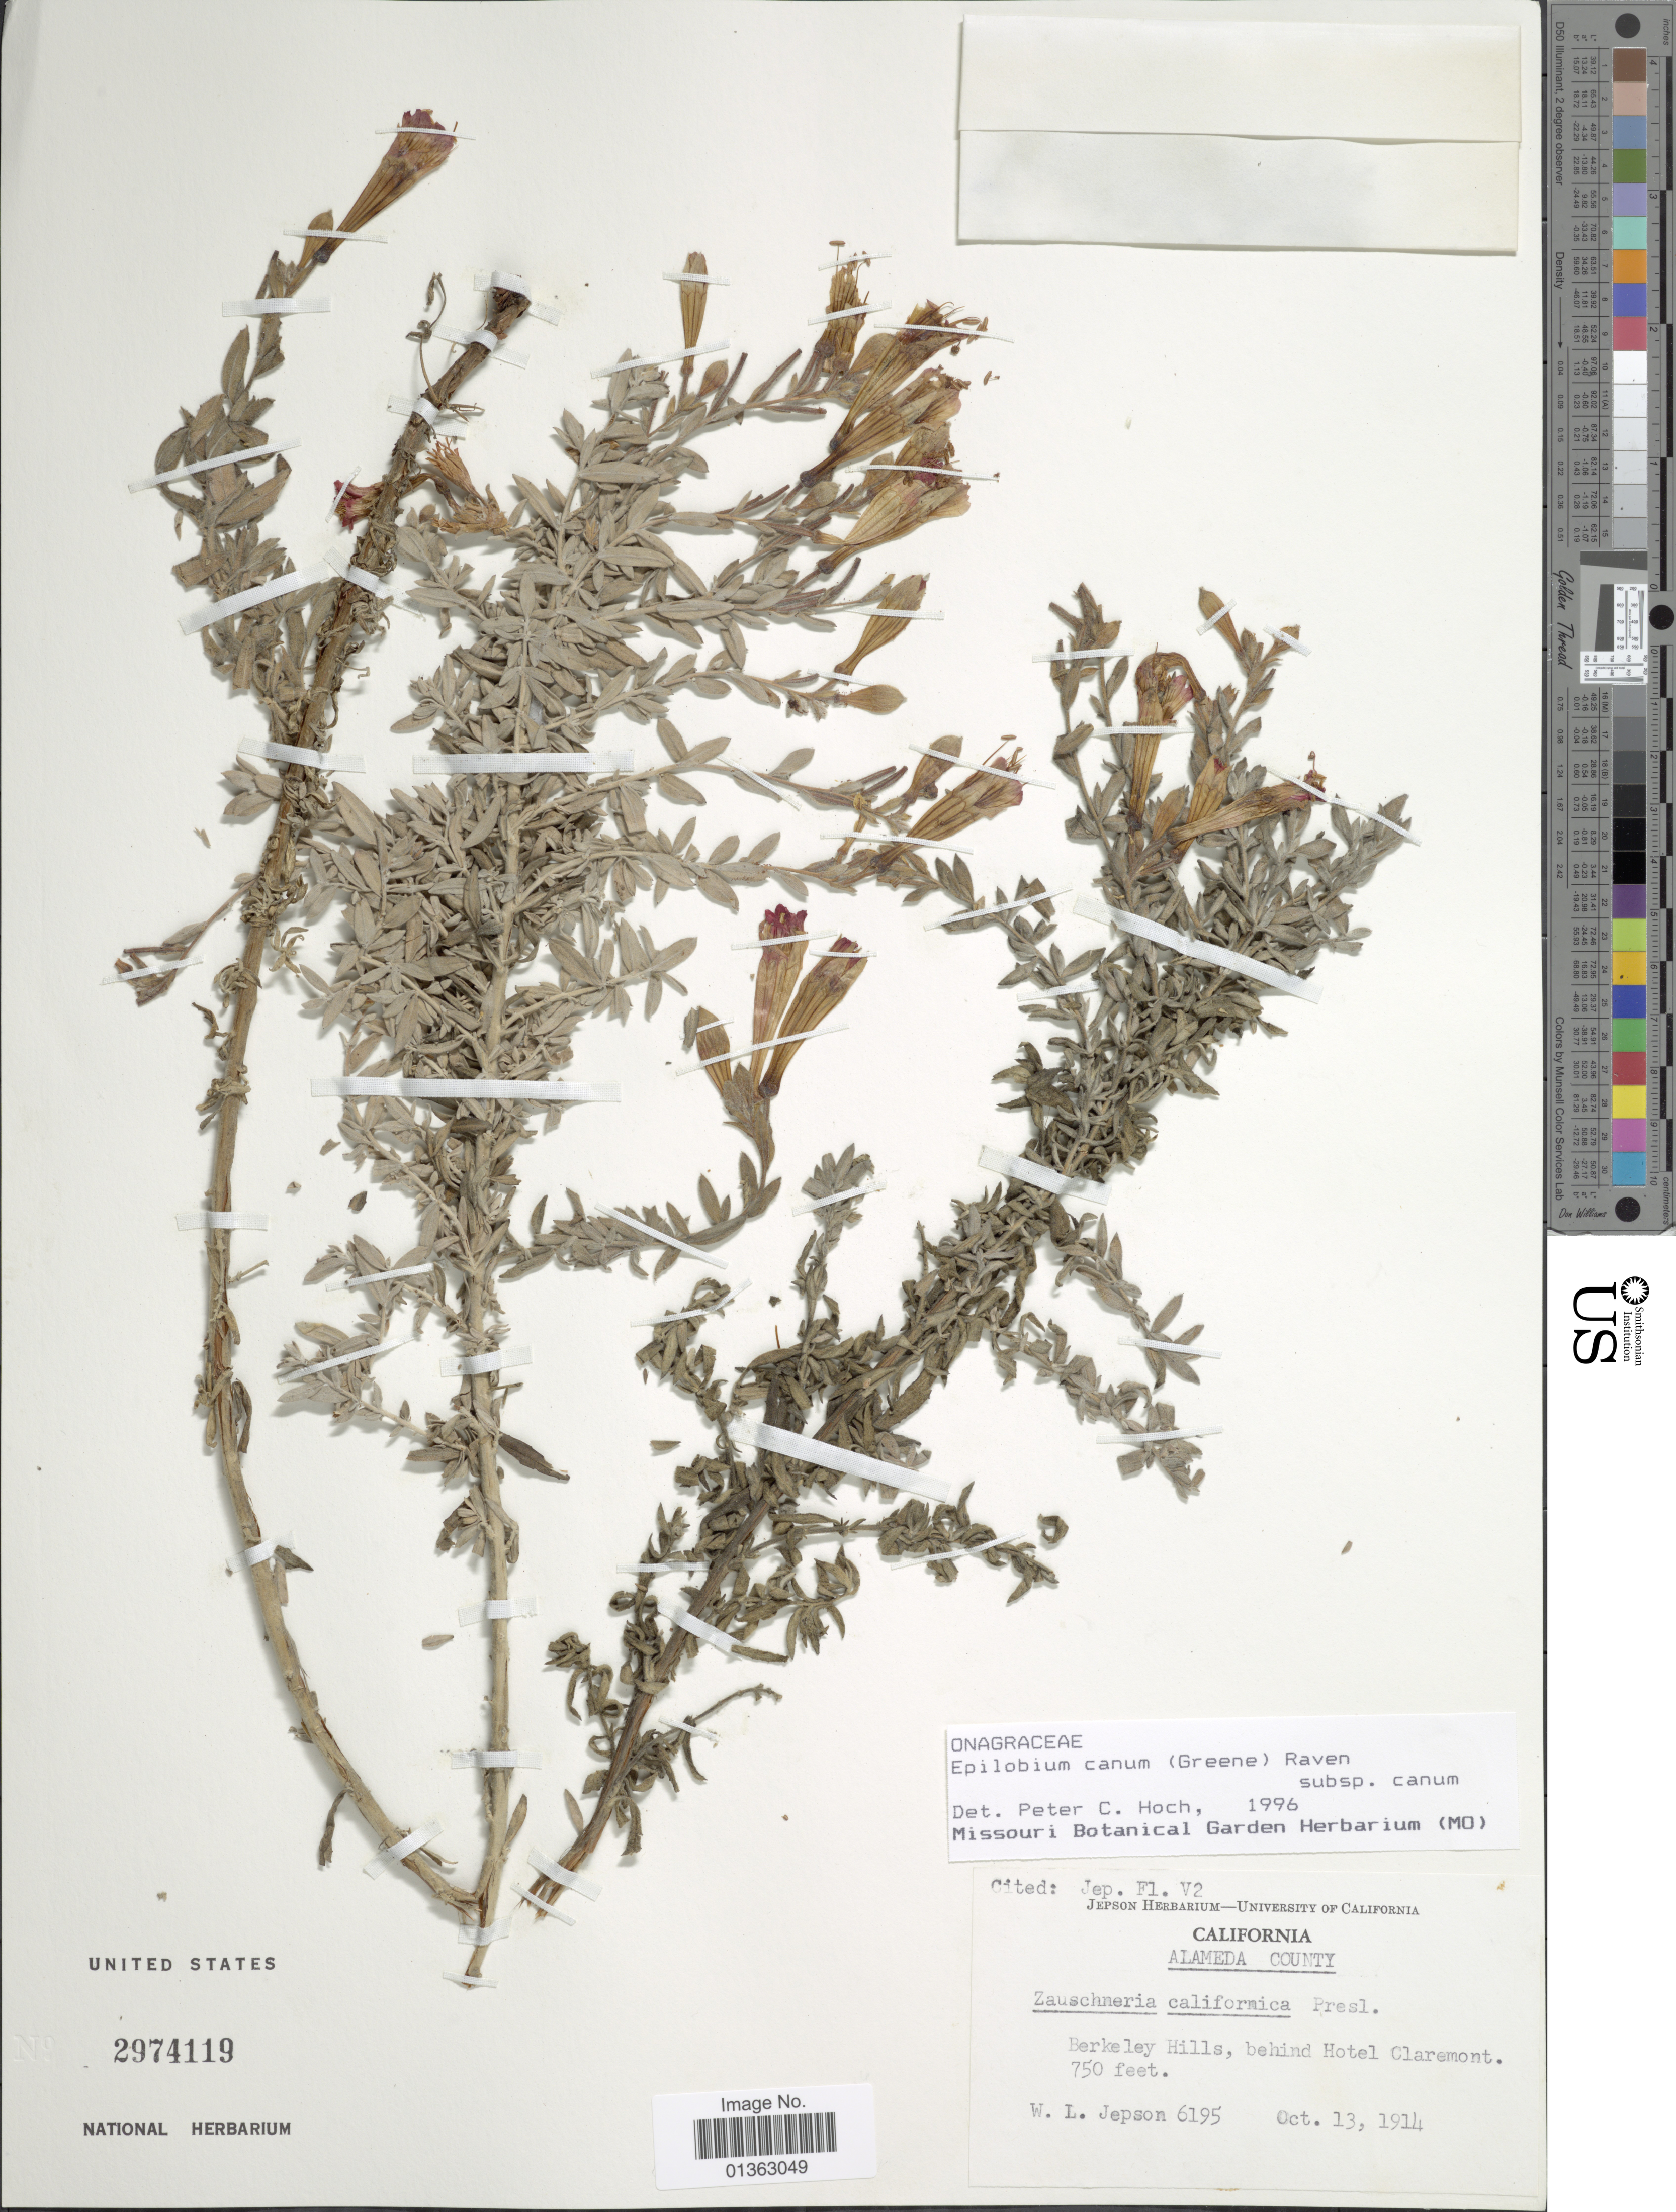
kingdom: Plantae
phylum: Tracheophyta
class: Magnoliopsida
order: Myrtales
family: Onagraceae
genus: Epilobium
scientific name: Epilobium canum subsp. canum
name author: (Greene) P.H. Raven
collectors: W. L. Jepson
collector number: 6195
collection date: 1914-10-13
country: United States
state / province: California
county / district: Alameda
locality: Alameda County. Berkeley Hills, behind Hotel Claremont.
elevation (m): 229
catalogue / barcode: US 2974119